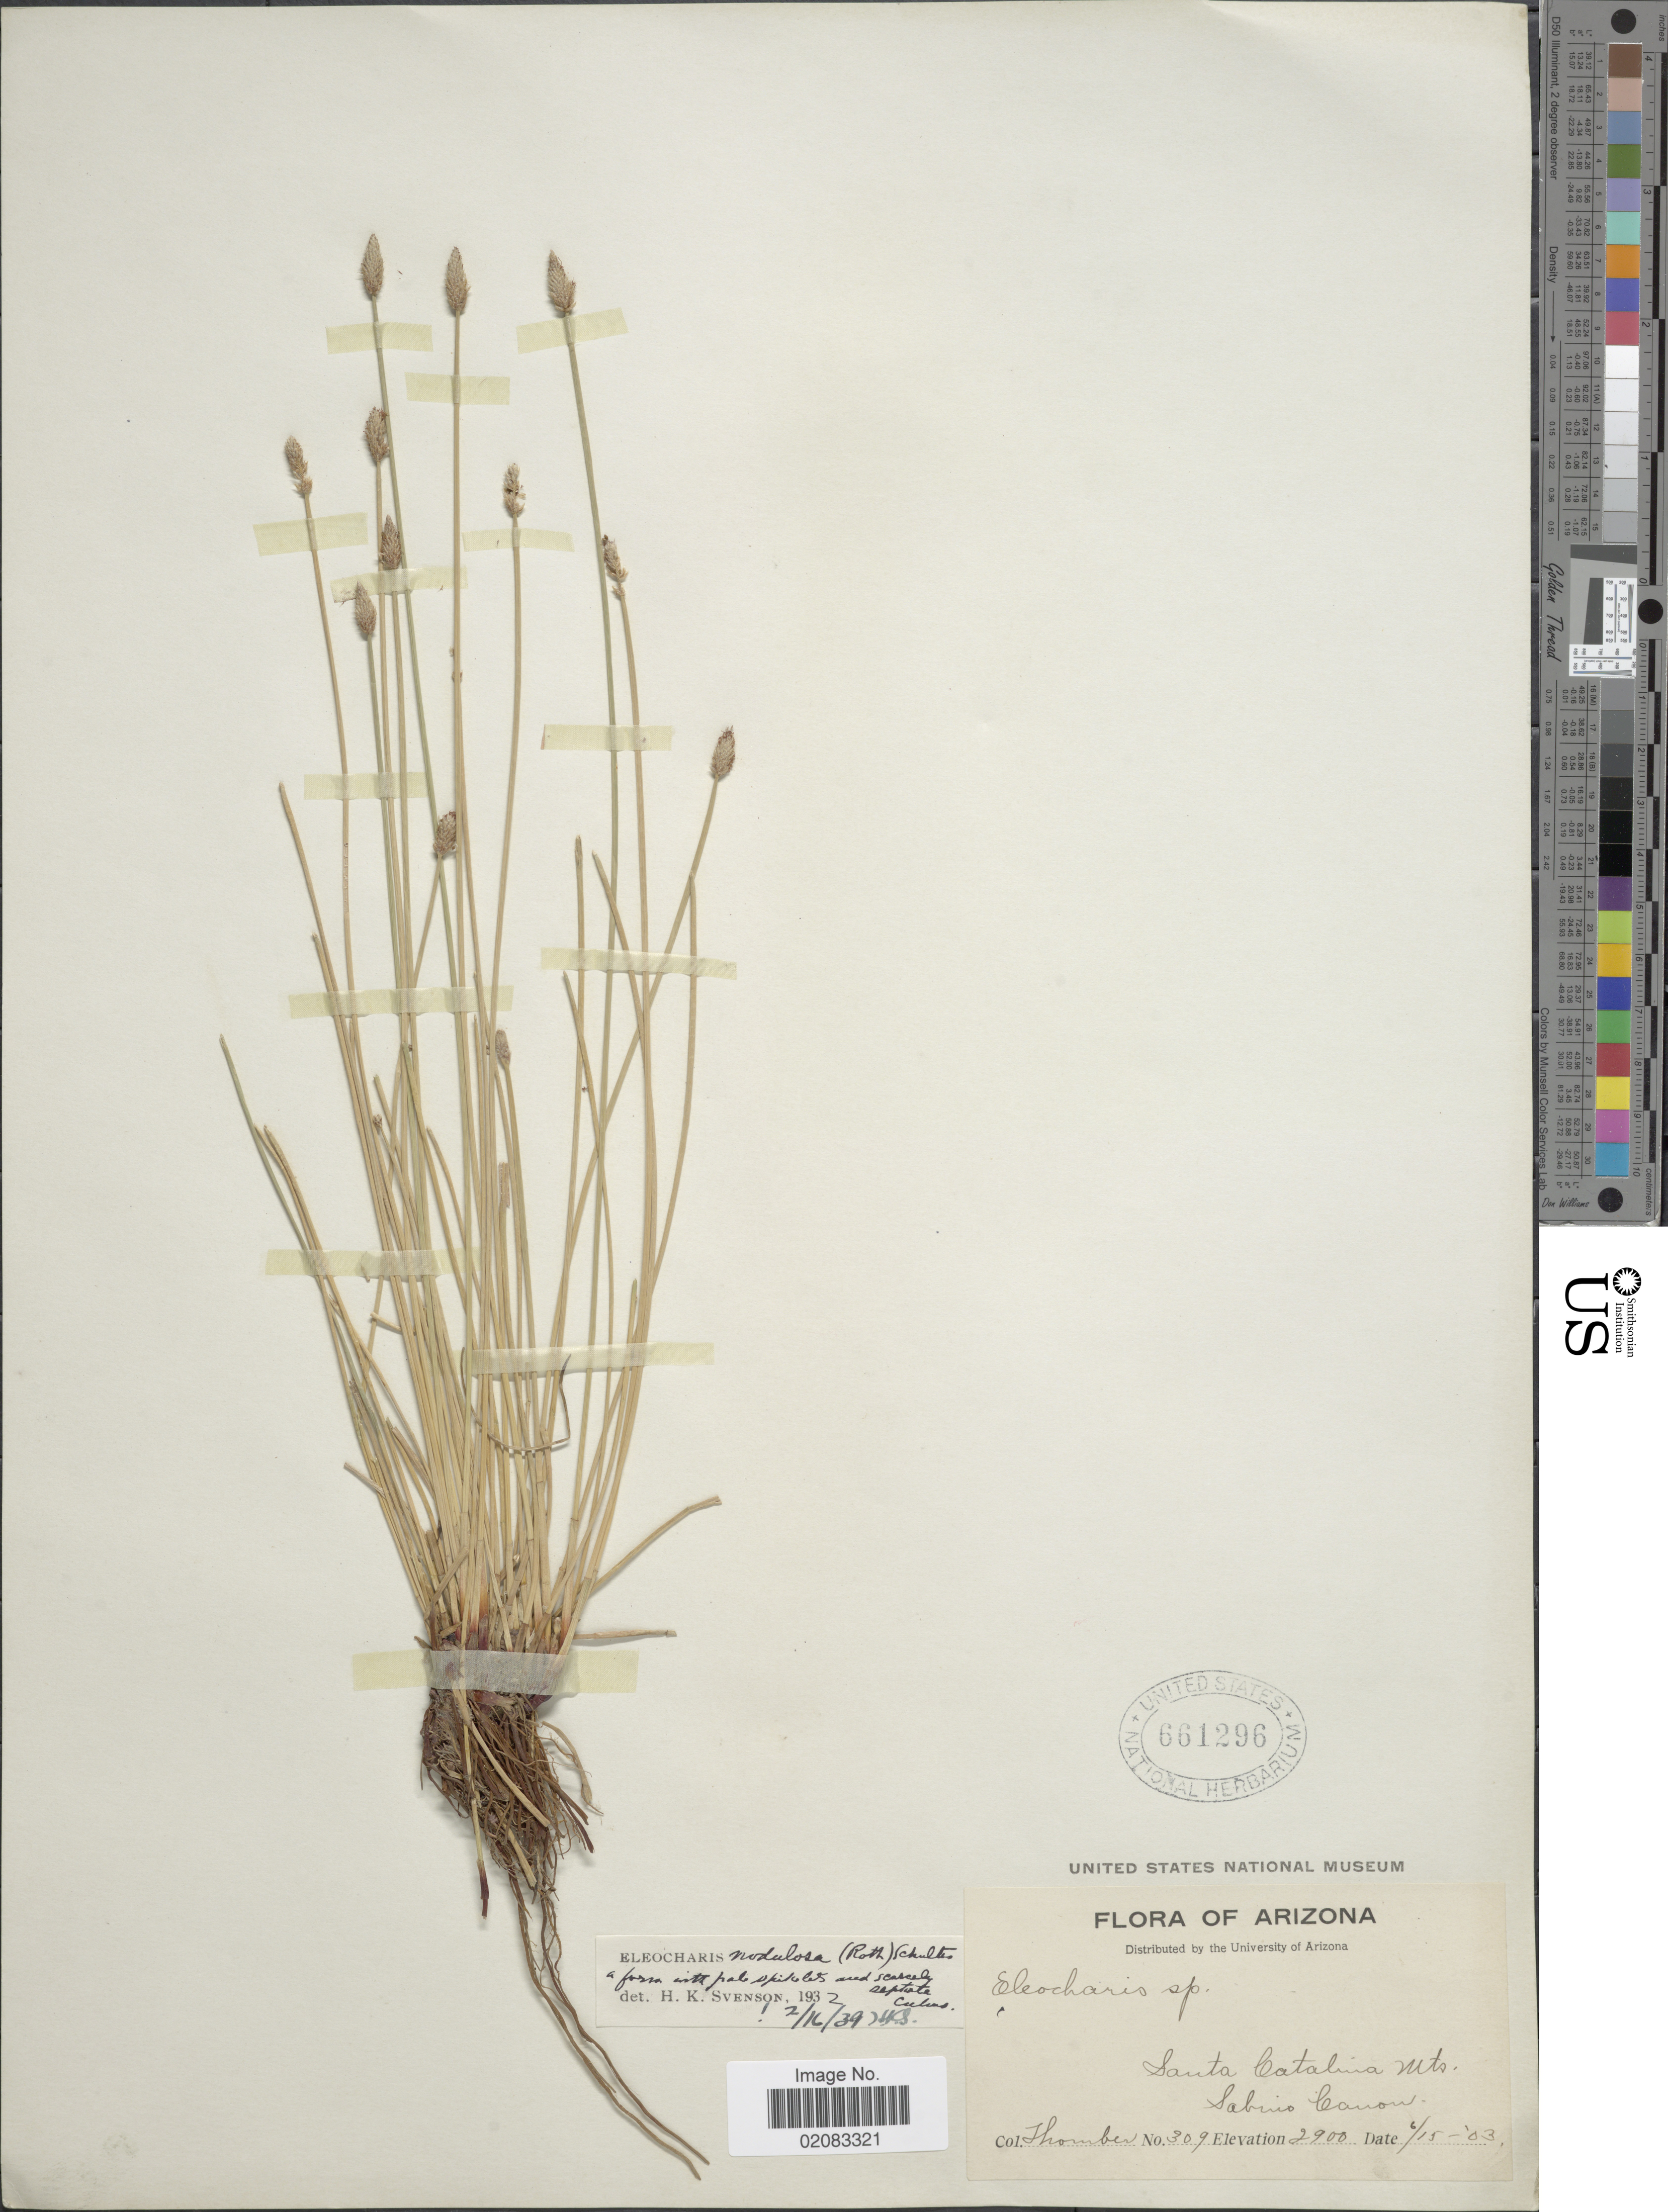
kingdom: Plantae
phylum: Tracheophyta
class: Liliopsida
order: Poales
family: Cyperaceae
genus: Eleocharis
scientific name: Eleocharis montana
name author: (Kunth) Roem. & Schult.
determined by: Strong, Mark T., (BOT), Smithsonian Institution - National Museum of Natural History (UNITED STATES)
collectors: J. Thornber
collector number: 309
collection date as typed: Transcribed d/m/y: 15/6/3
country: United States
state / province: Arizona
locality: Santa Catalina Mts, Sabino Canon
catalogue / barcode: US 661296